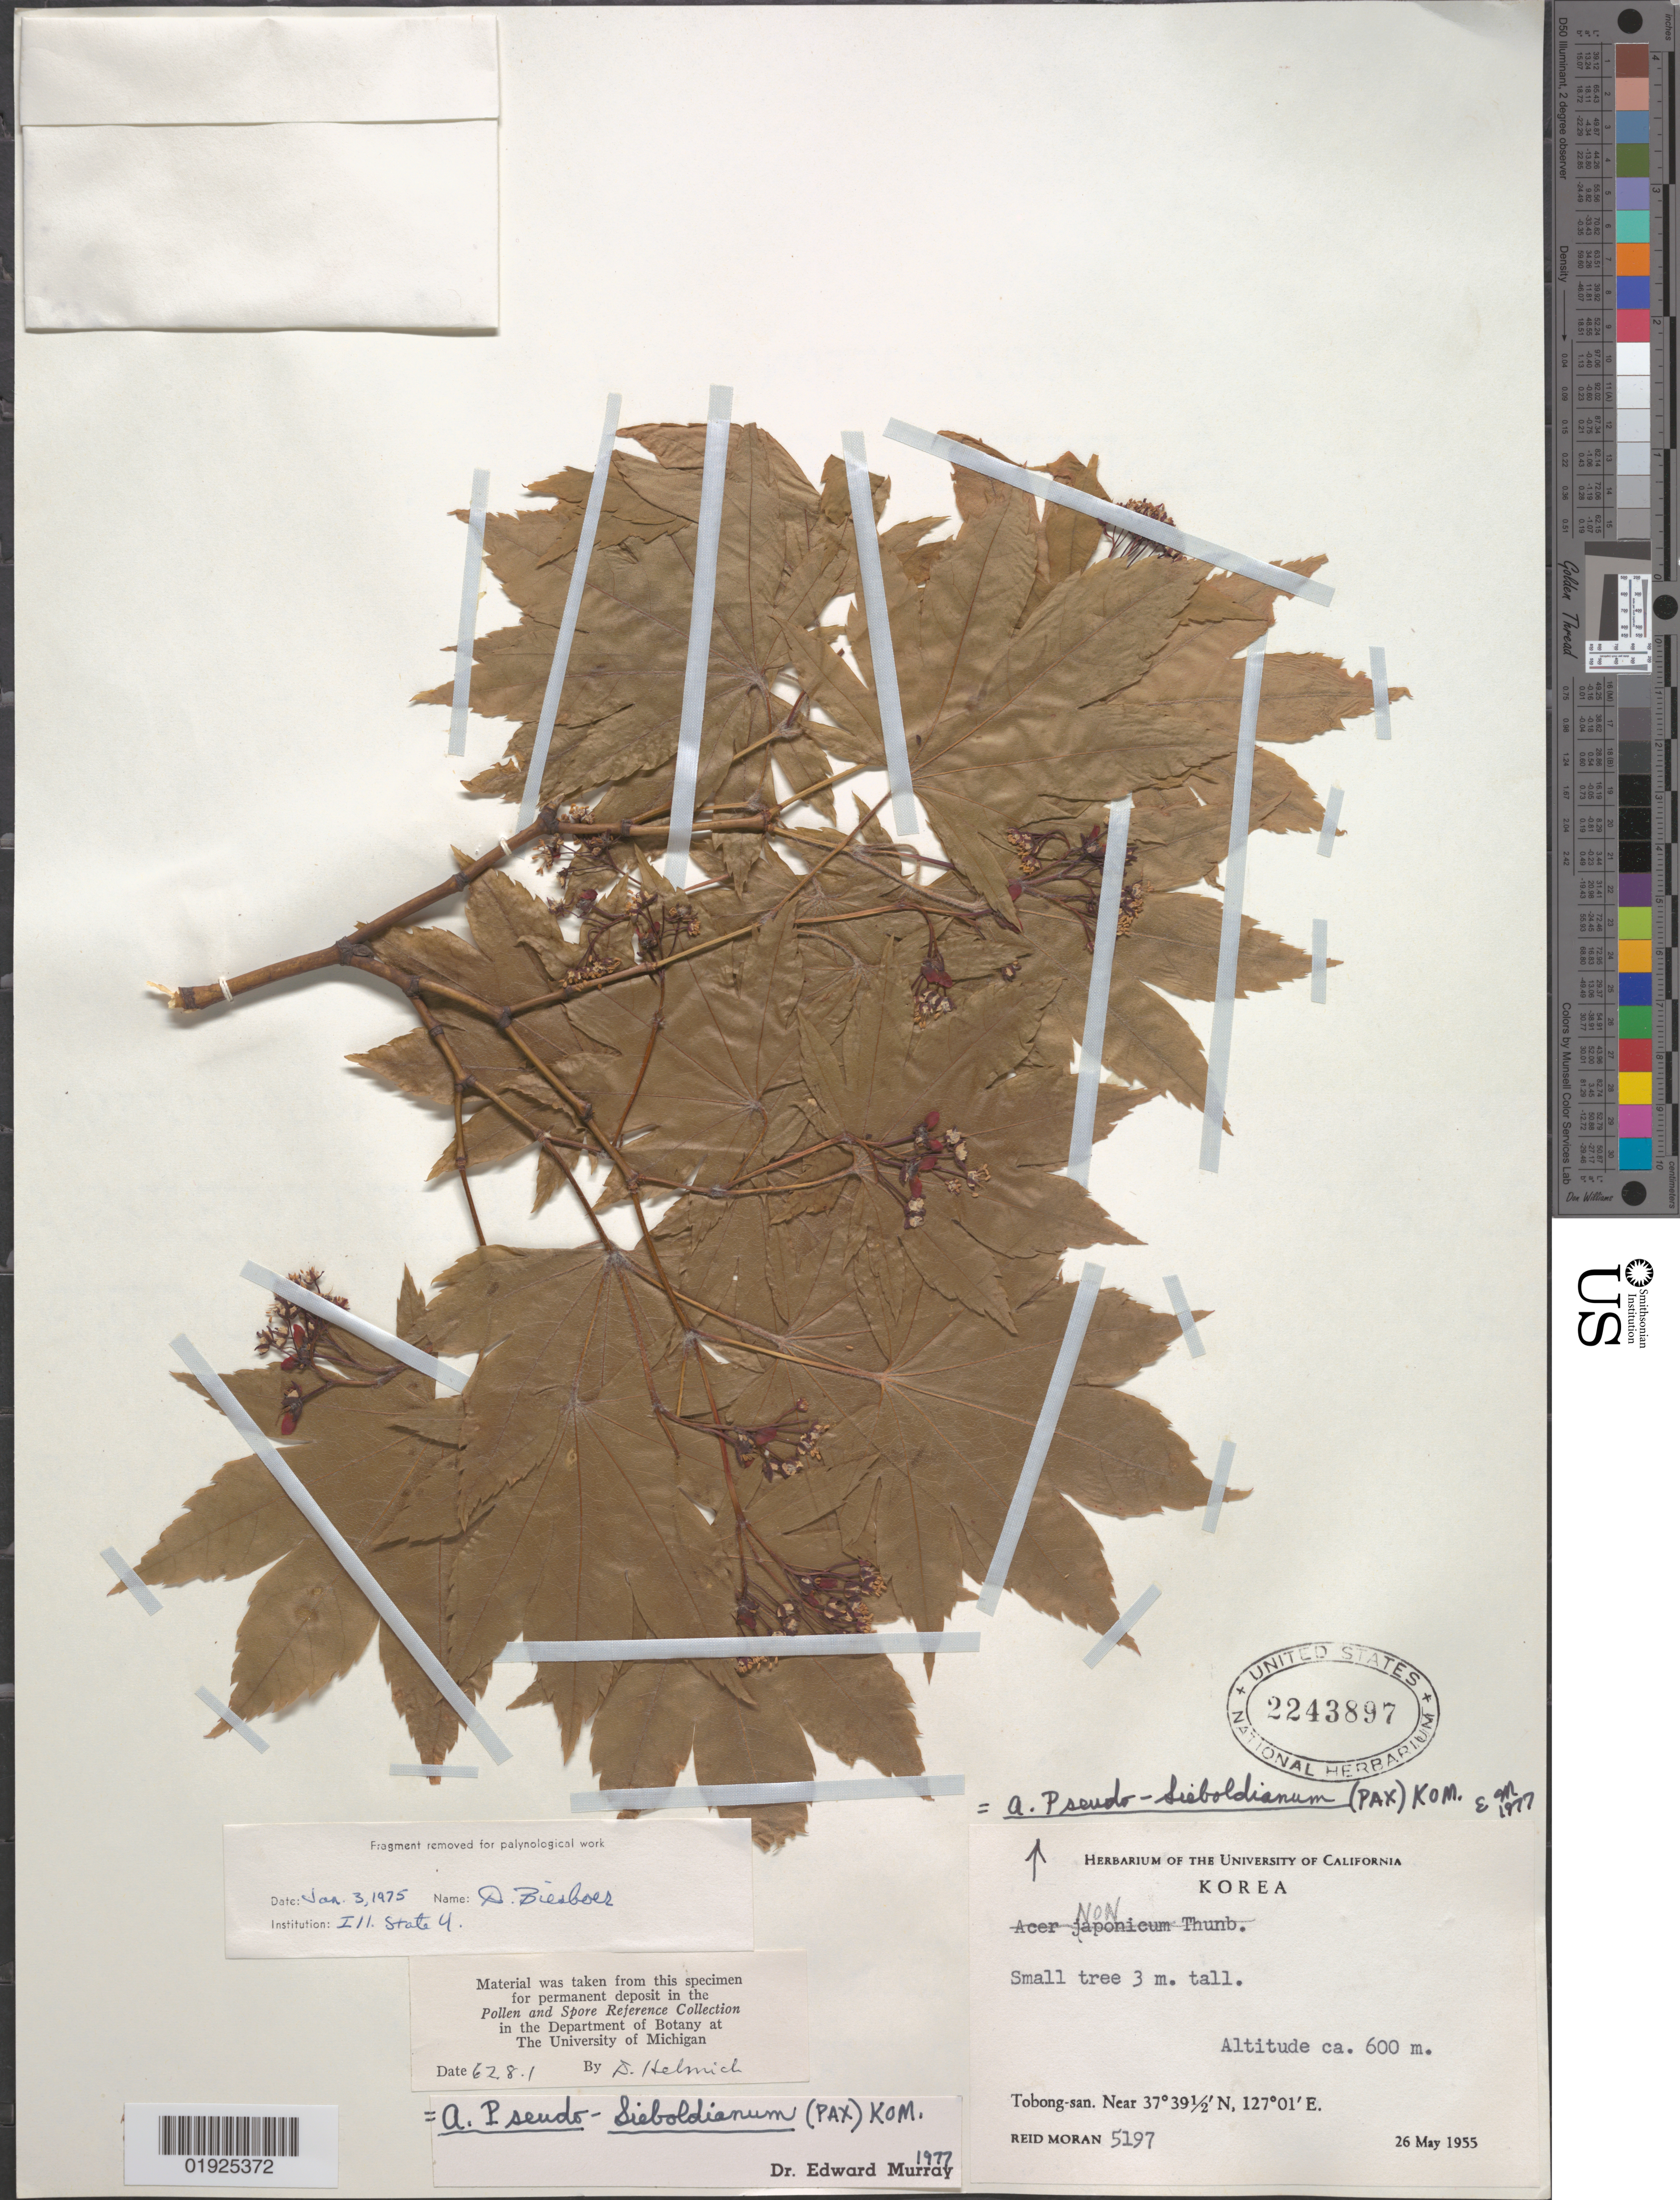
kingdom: Plantae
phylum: Tracheophyta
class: Magnoliopsida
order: Sapindales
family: Sapindaceae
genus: Acer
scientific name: Acer pseudosieboldianum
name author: (Pax) Kom.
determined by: Murray, Edward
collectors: R. V. Moran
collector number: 5197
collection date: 1955-05-26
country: South Korea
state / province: Gyeonggi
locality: Tobong-san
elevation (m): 600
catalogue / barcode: US 2243897